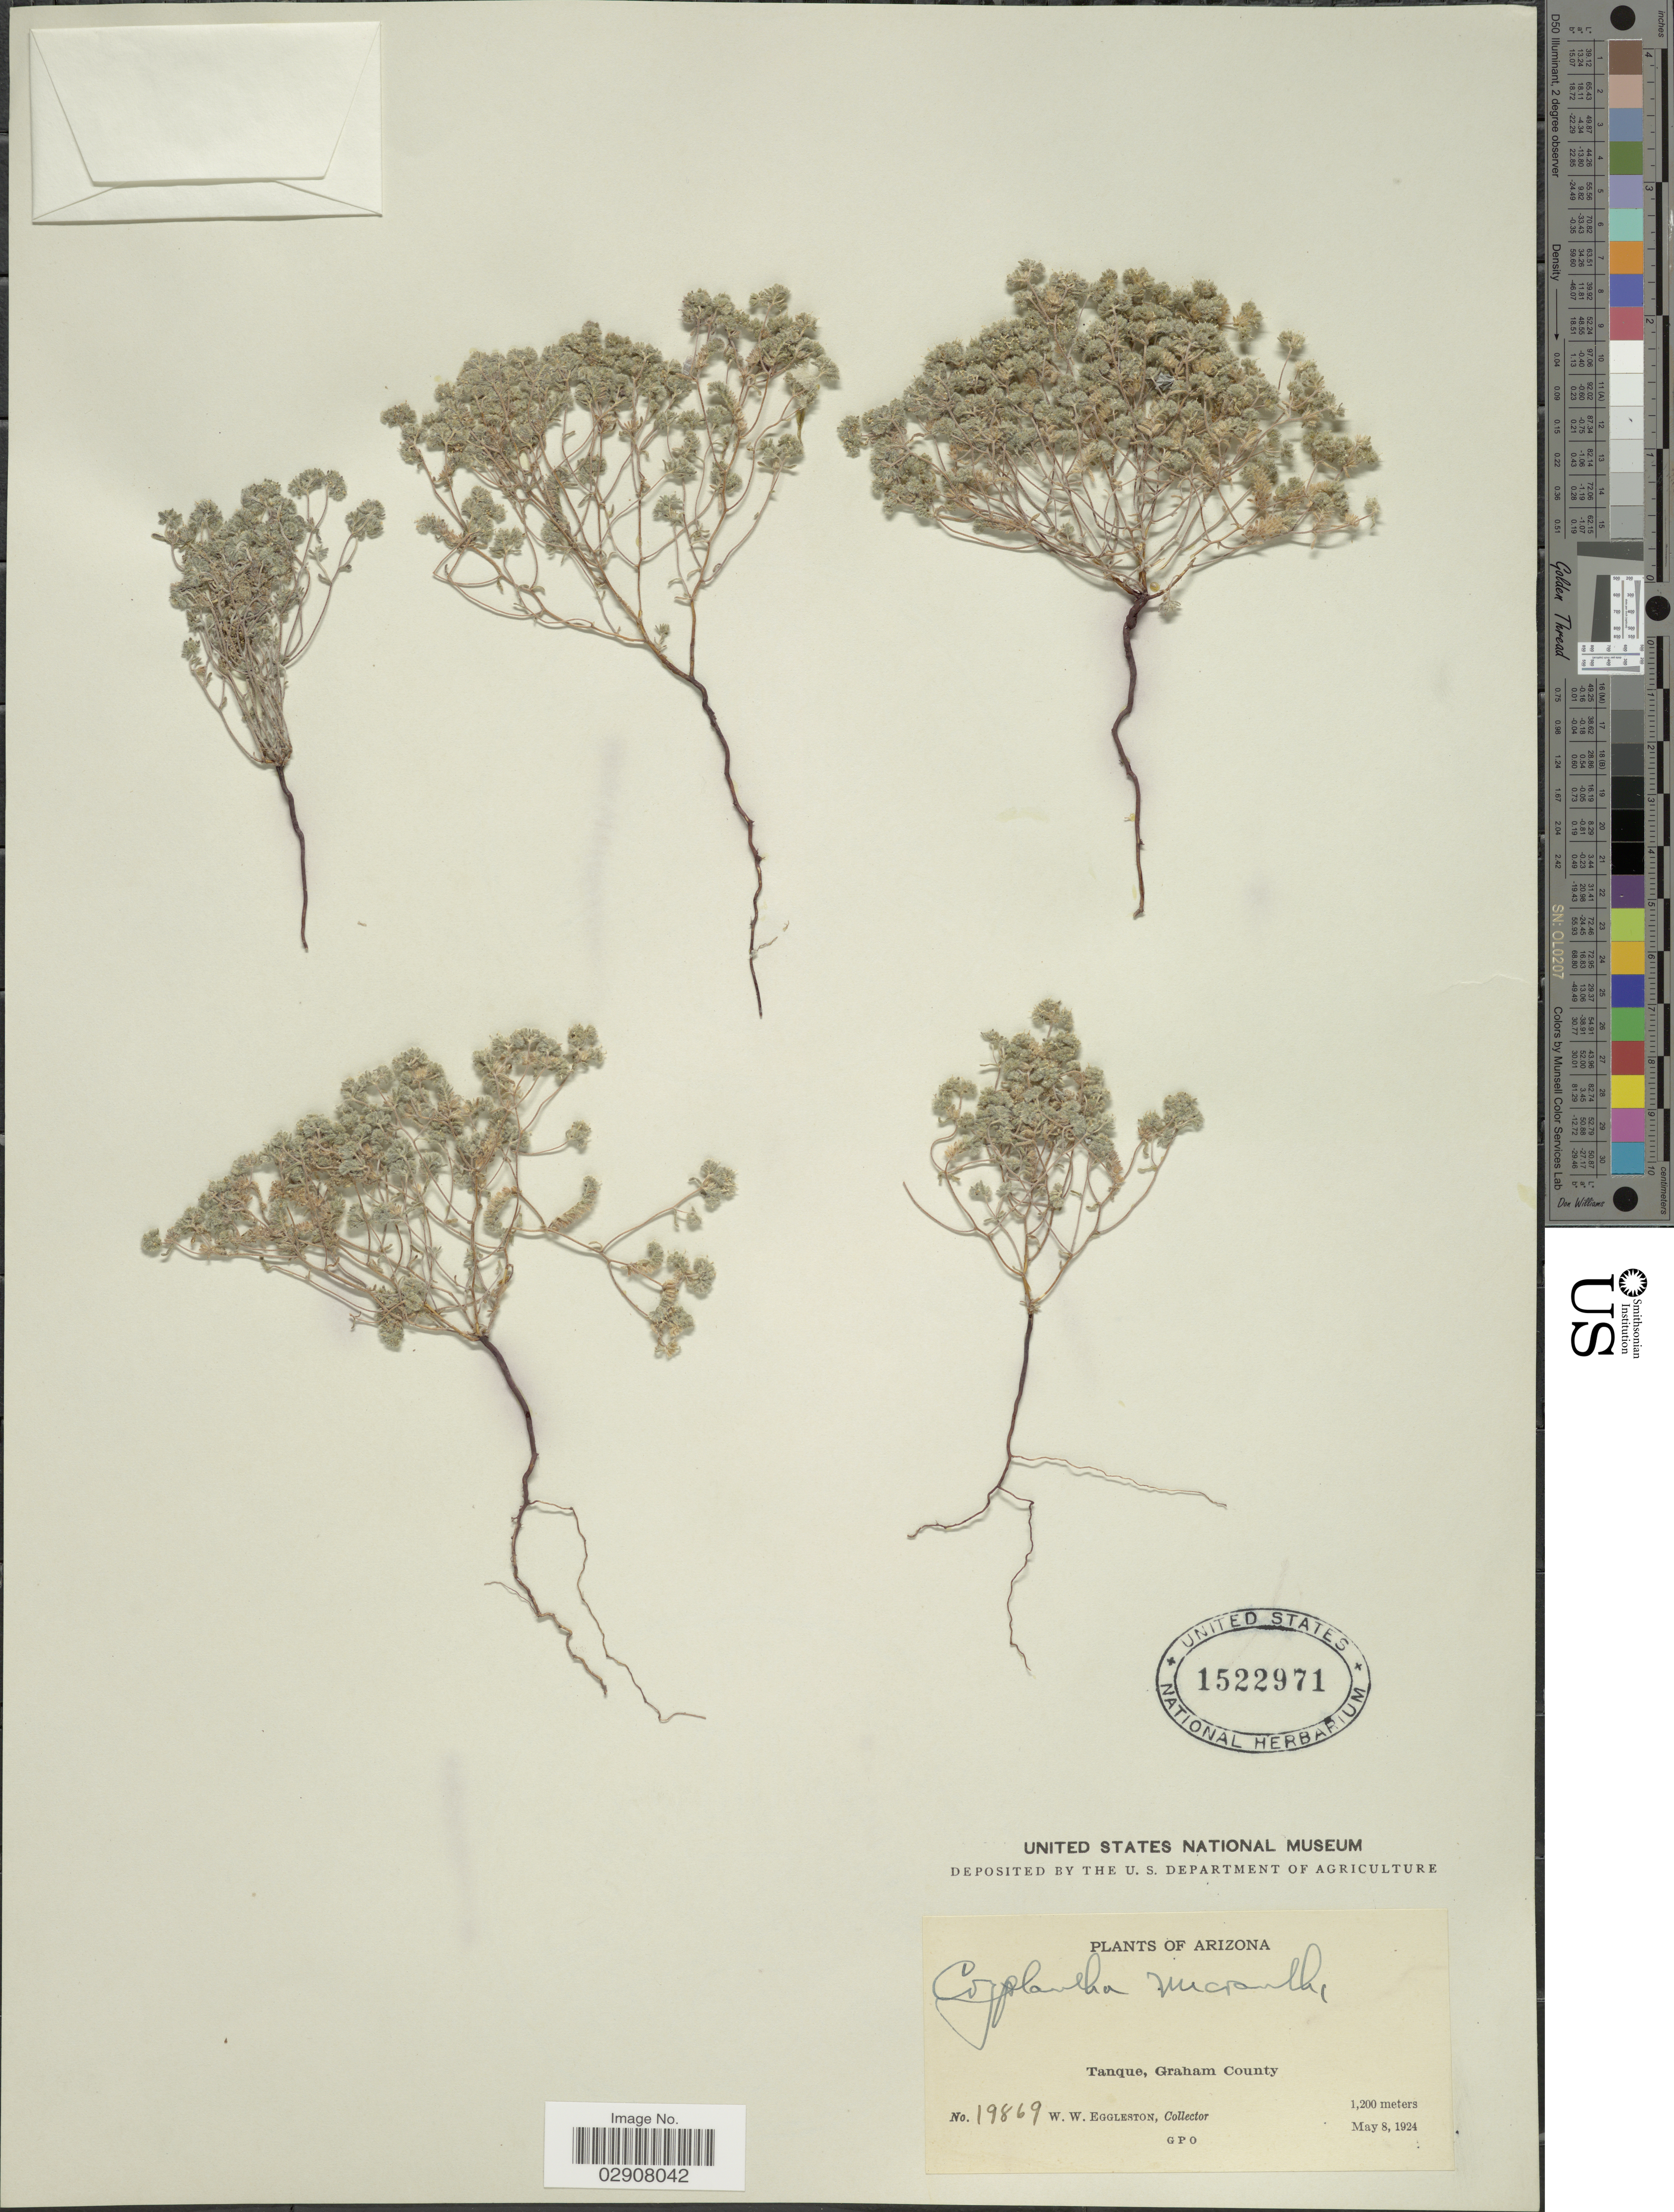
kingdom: Plantae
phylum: Tracheophyta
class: Magnoliopsida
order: Boraginales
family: Boraginaceae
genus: Cryptantha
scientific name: Cryptantha micrantha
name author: (Torr.) I.M. Johnst.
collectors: W. W. Eggleston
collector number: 19869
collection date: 1924-05-08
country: United States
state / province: Arizona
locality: Tanque, Graham County.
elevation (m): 1200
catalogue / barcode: US 1522971